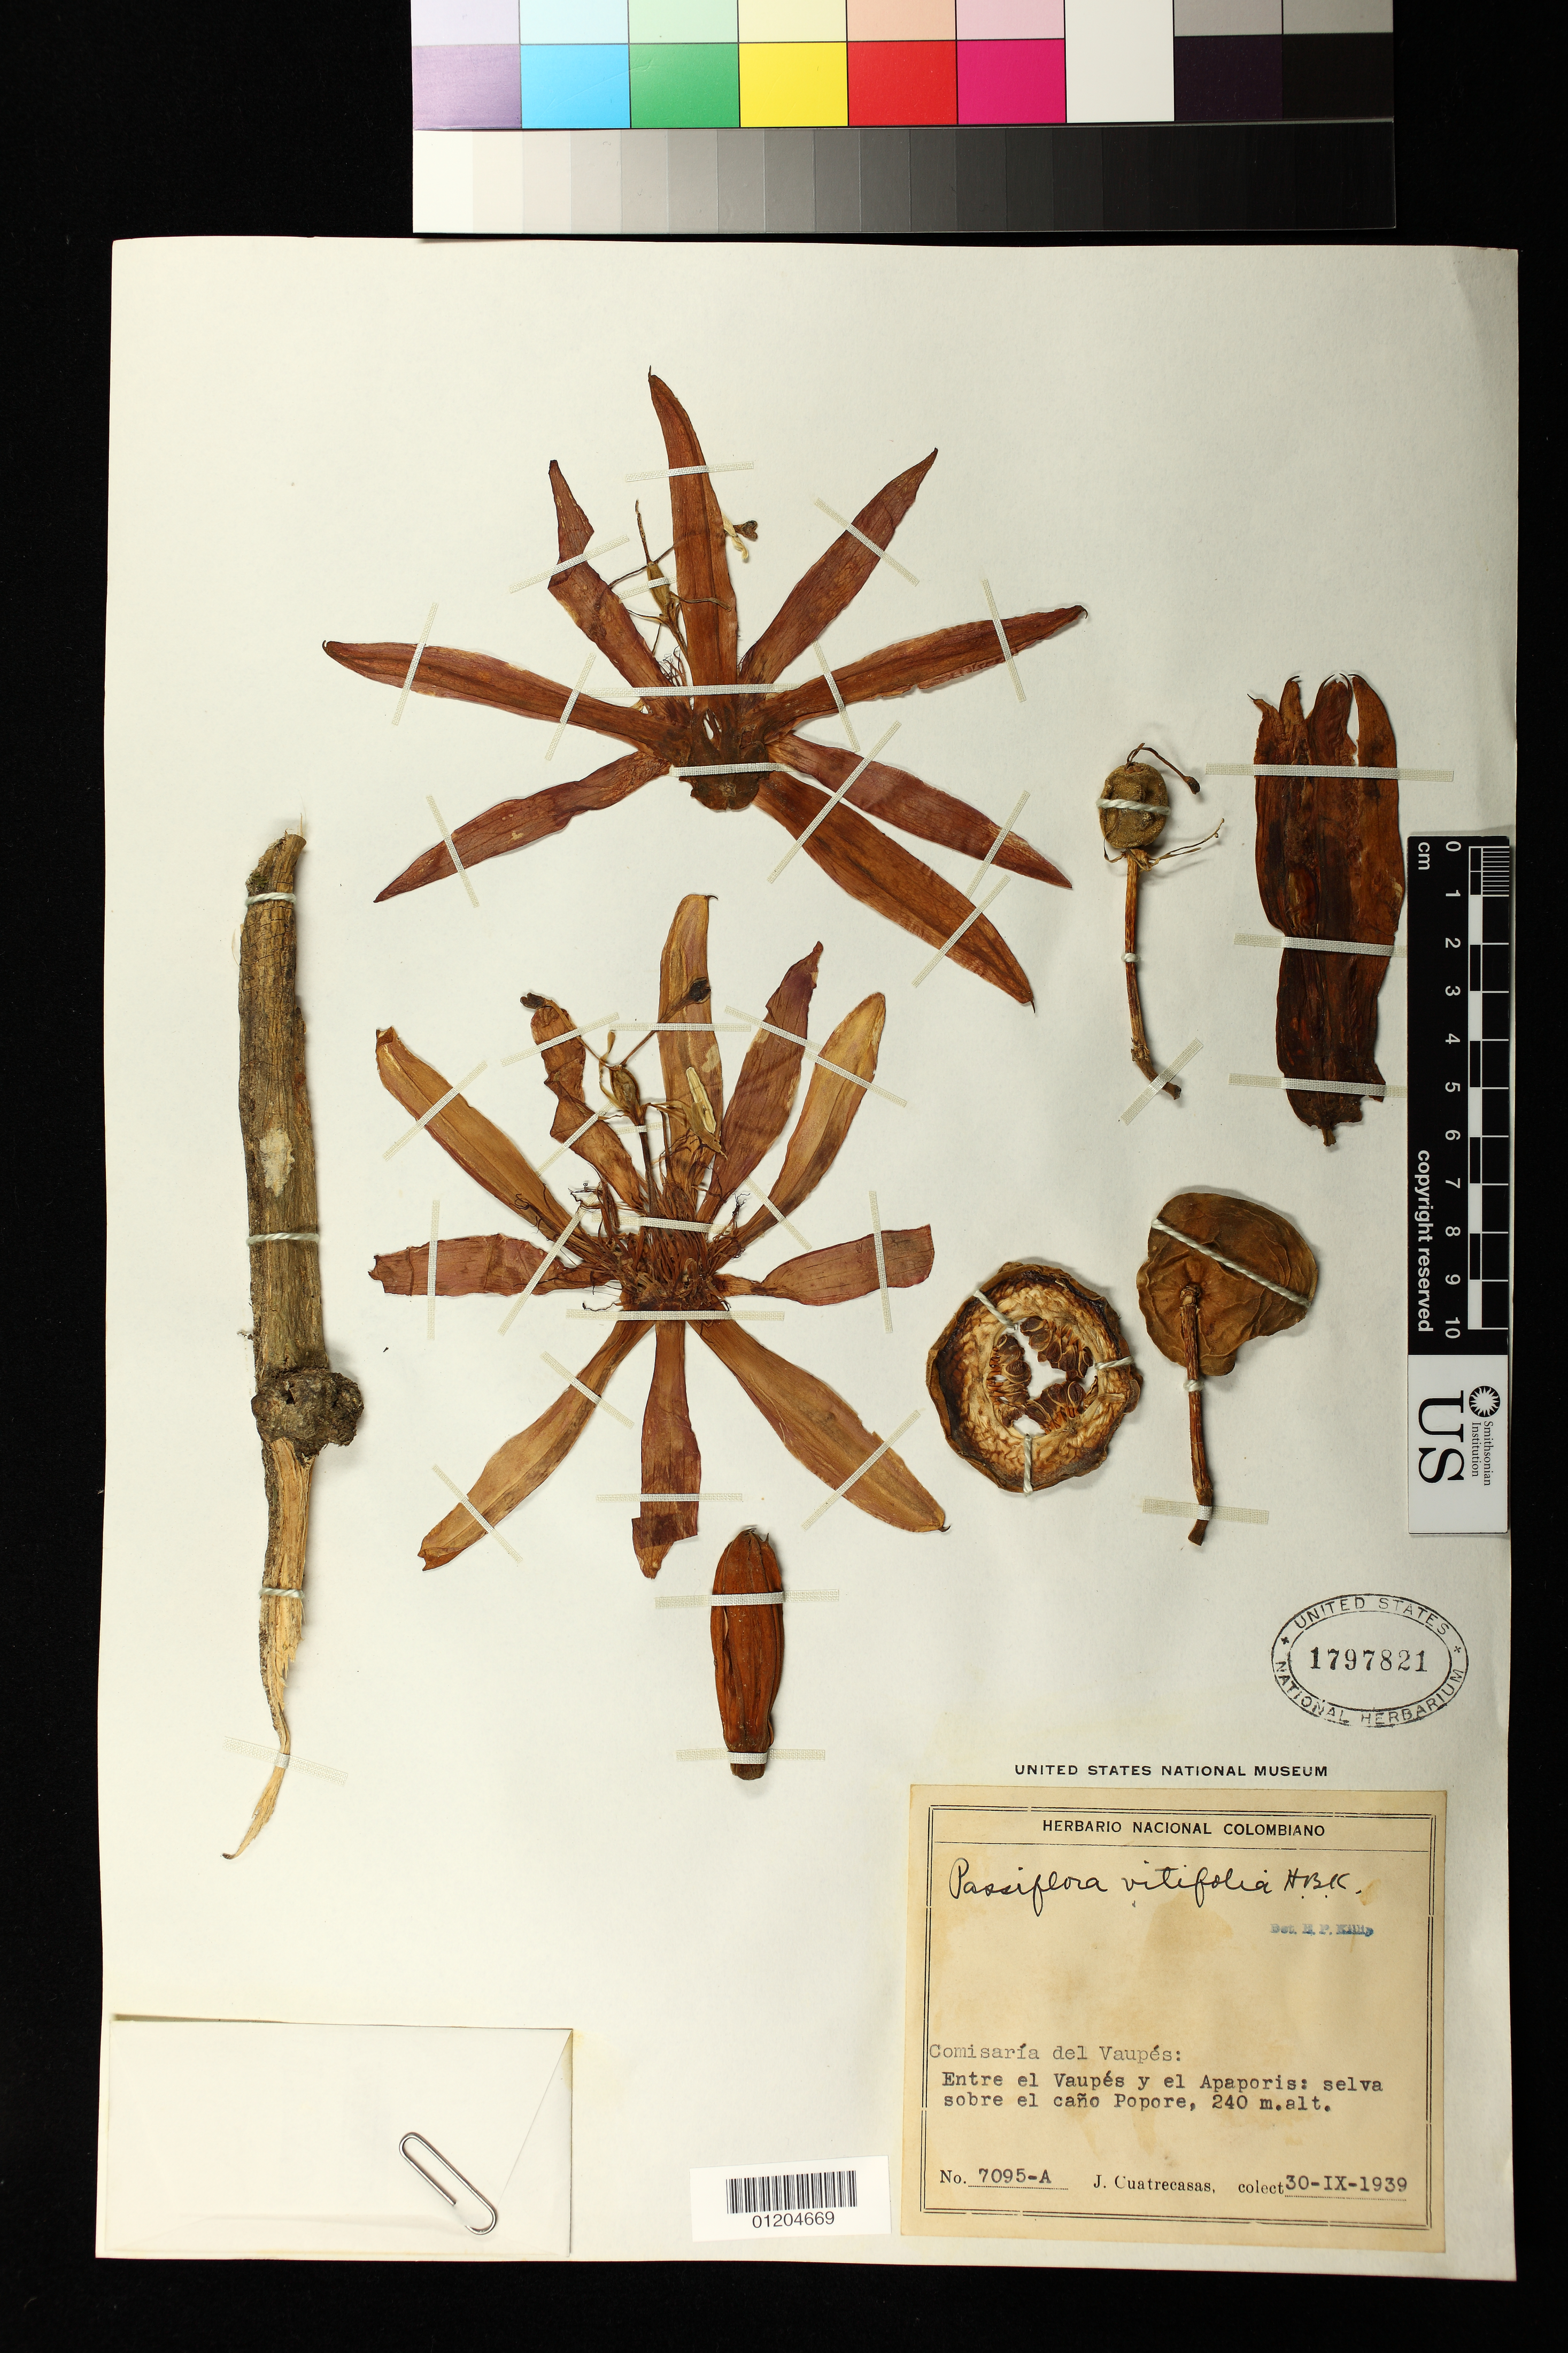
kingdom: Plantae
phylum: Tracheophyta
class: Magnoliopsida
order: Malpighiales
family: Passifloraceae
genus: Passiflora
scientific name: Passiflora vitifolia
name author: Kunth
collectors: J. Cuatrecasas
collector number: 7095-A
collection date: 1939-09-30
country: Colombia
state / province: Vaupes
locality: Comisaria del Vaupes:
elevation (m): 240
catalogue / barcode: US 1797821